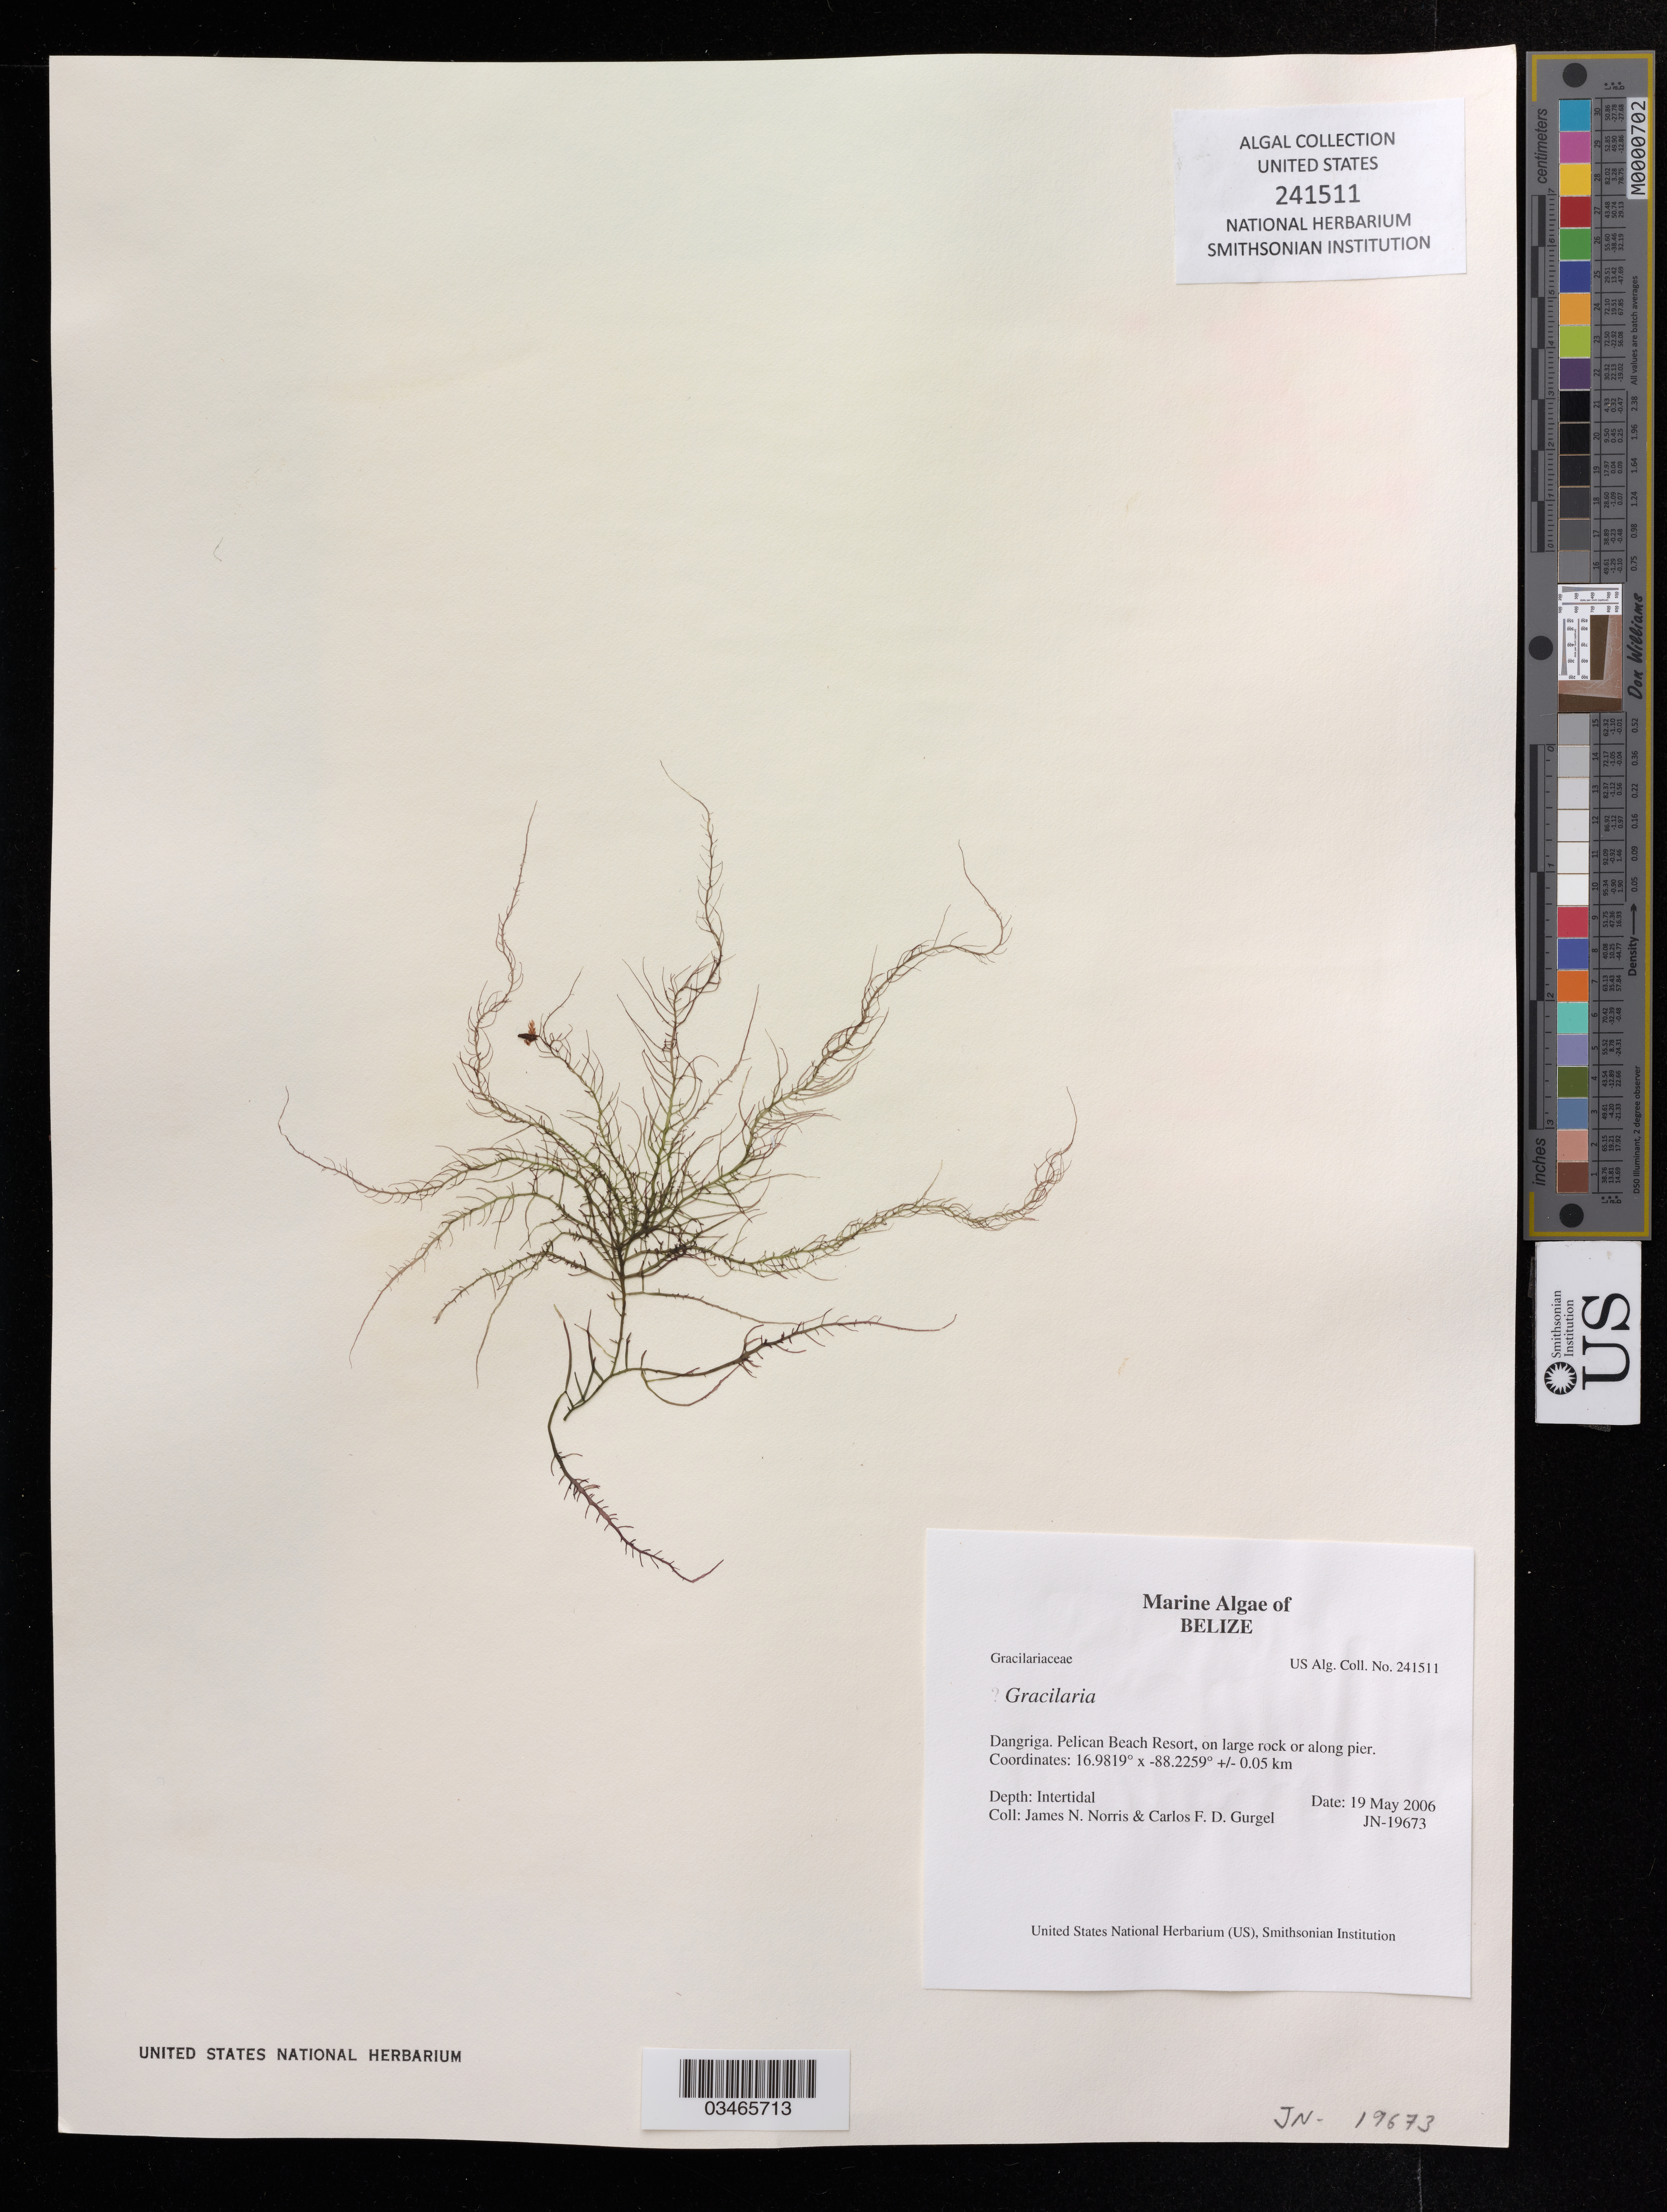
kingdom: Plantae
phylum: Rhodophyta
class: Florideophyceae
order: Gracilariales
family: Gracilariaceae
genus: Gracilaria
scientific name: Gracilaria sp.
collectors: J. Norris & C. Gurgel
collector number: JN-19673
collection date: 2006-05-19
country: Belize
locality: Dangriga, Pelican Beach Resort, on large rock or along pier.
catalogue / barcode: US 241511